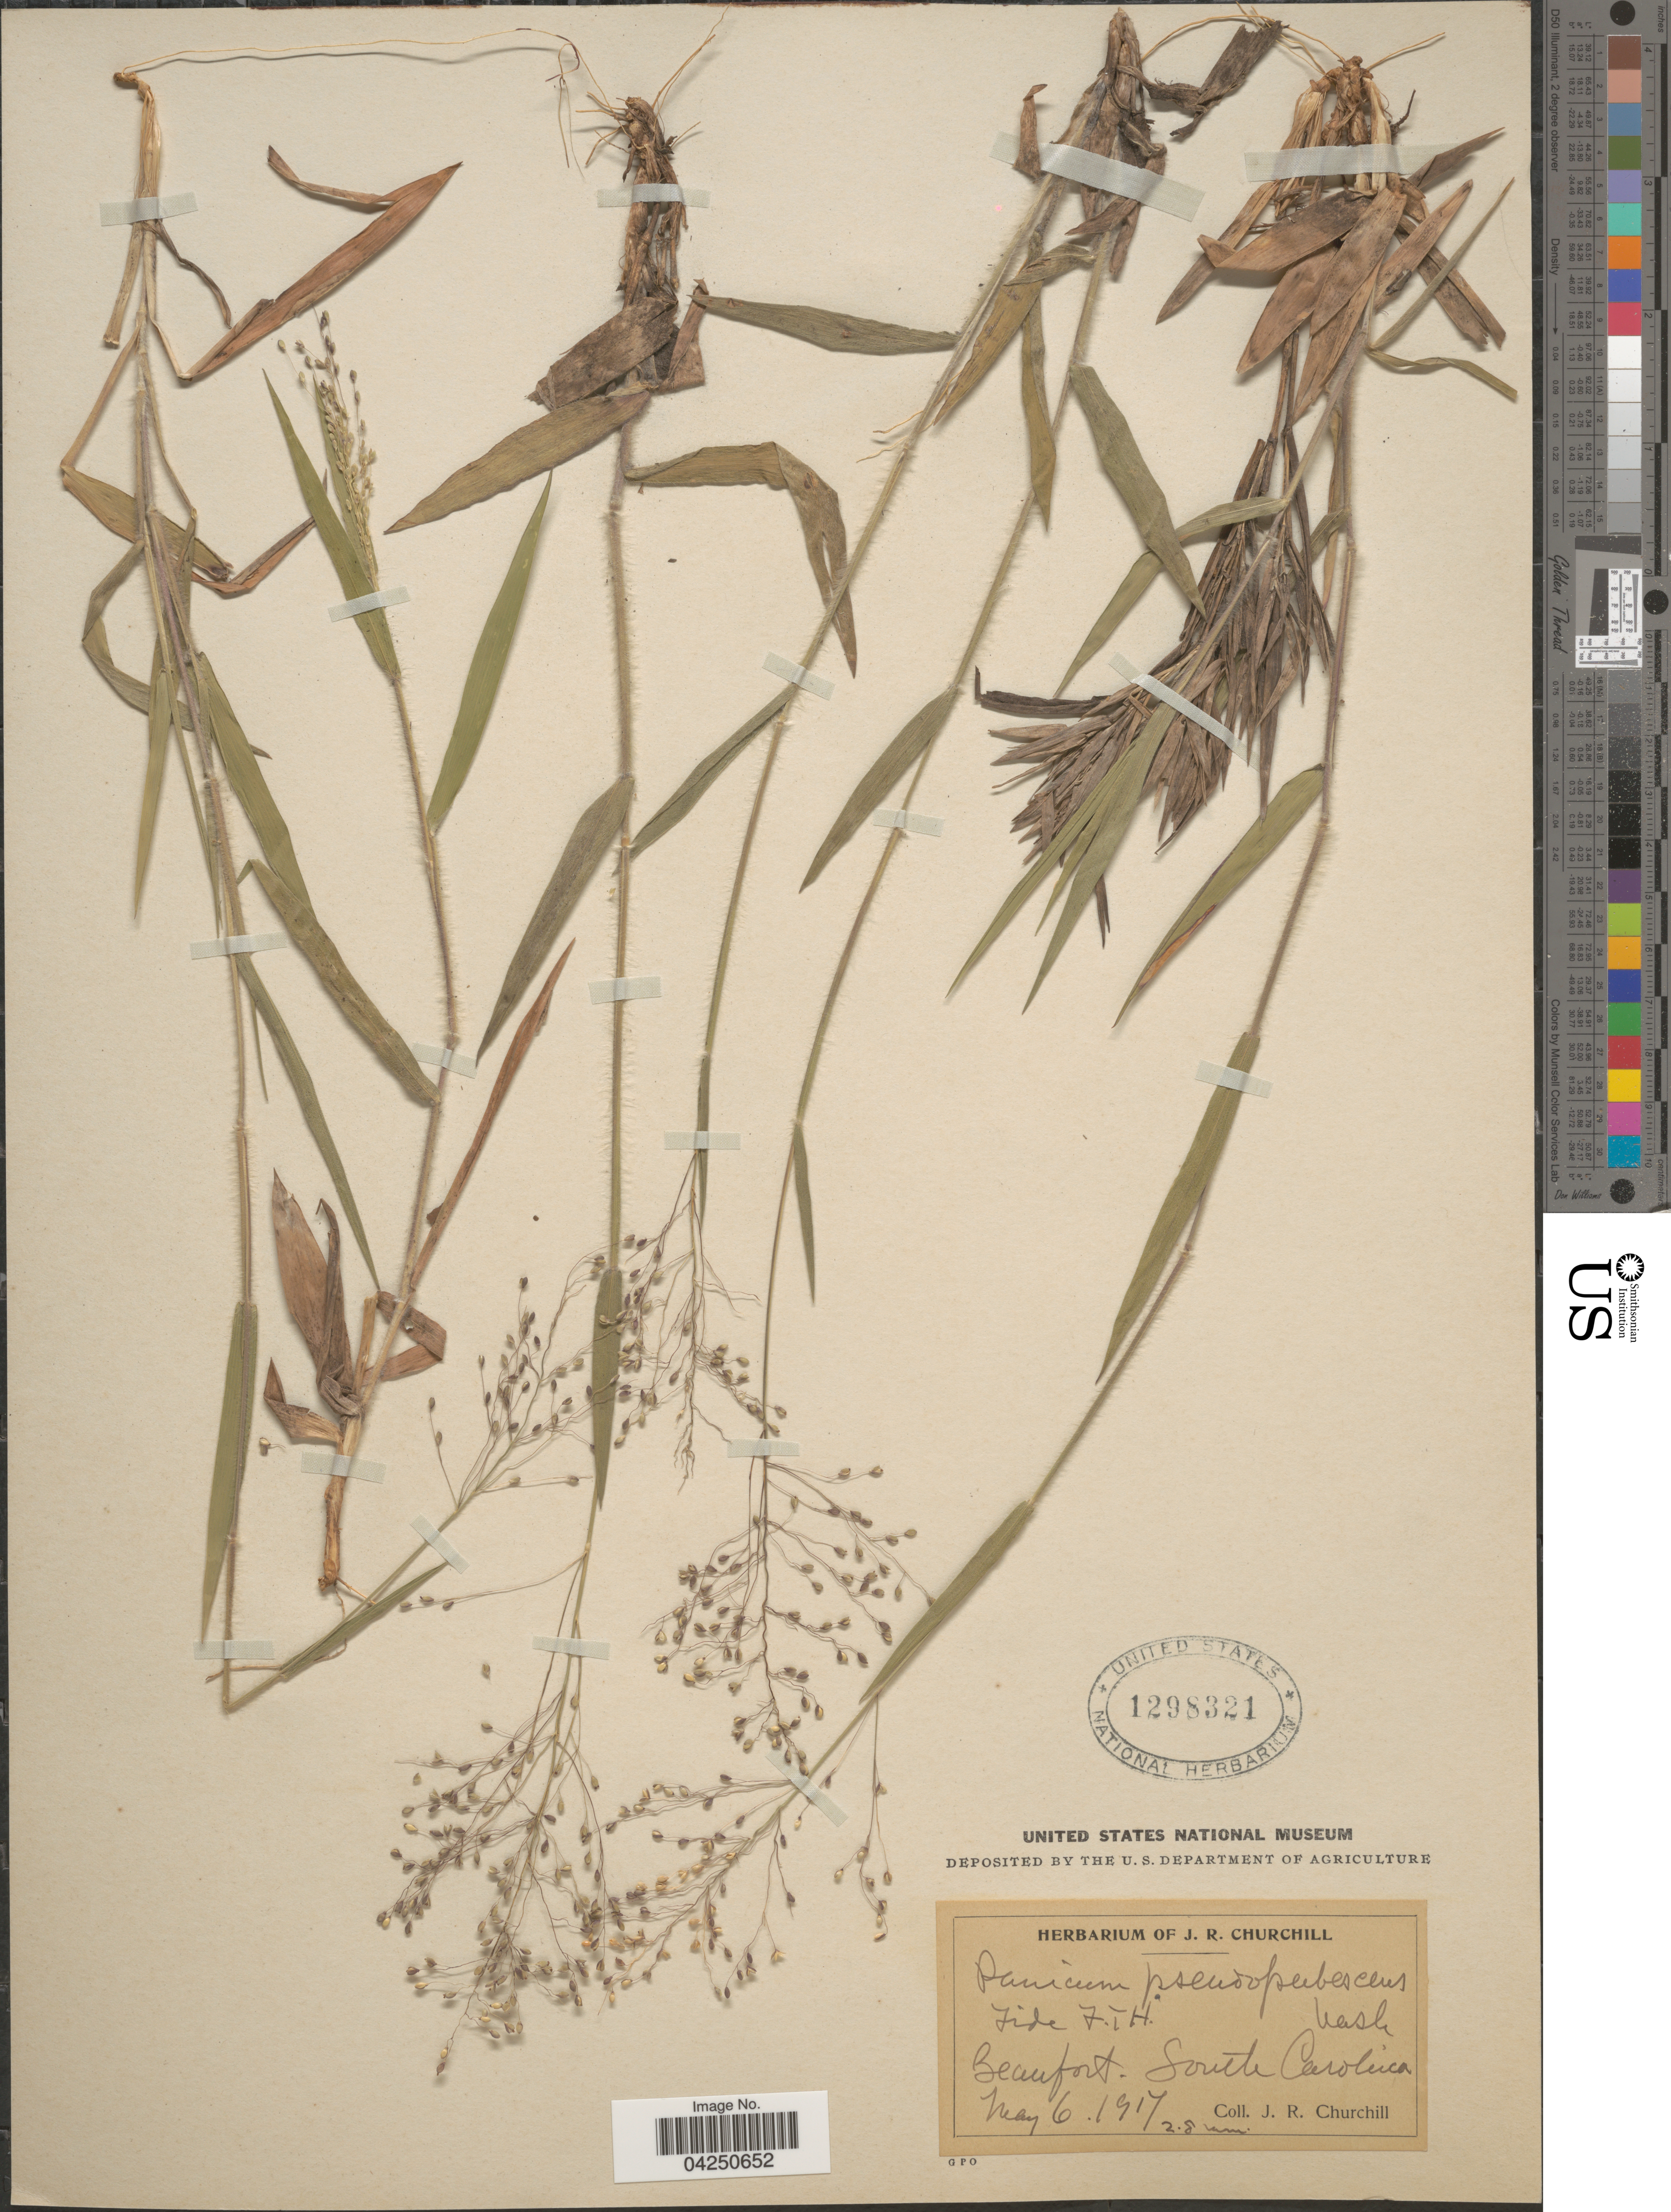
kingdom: Plantae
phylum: Tracheophyta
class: Liliopsida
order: Poales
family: Poaceae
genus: Dichanthelium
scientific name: Dichanthelium acuminatum var. acuminatum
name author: (Sw.) Gould & C.A. Clark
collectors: J. Churchill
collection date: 1917-05-06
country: United States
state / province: South Carolina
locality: Beaufort.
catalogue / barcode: US 1298321